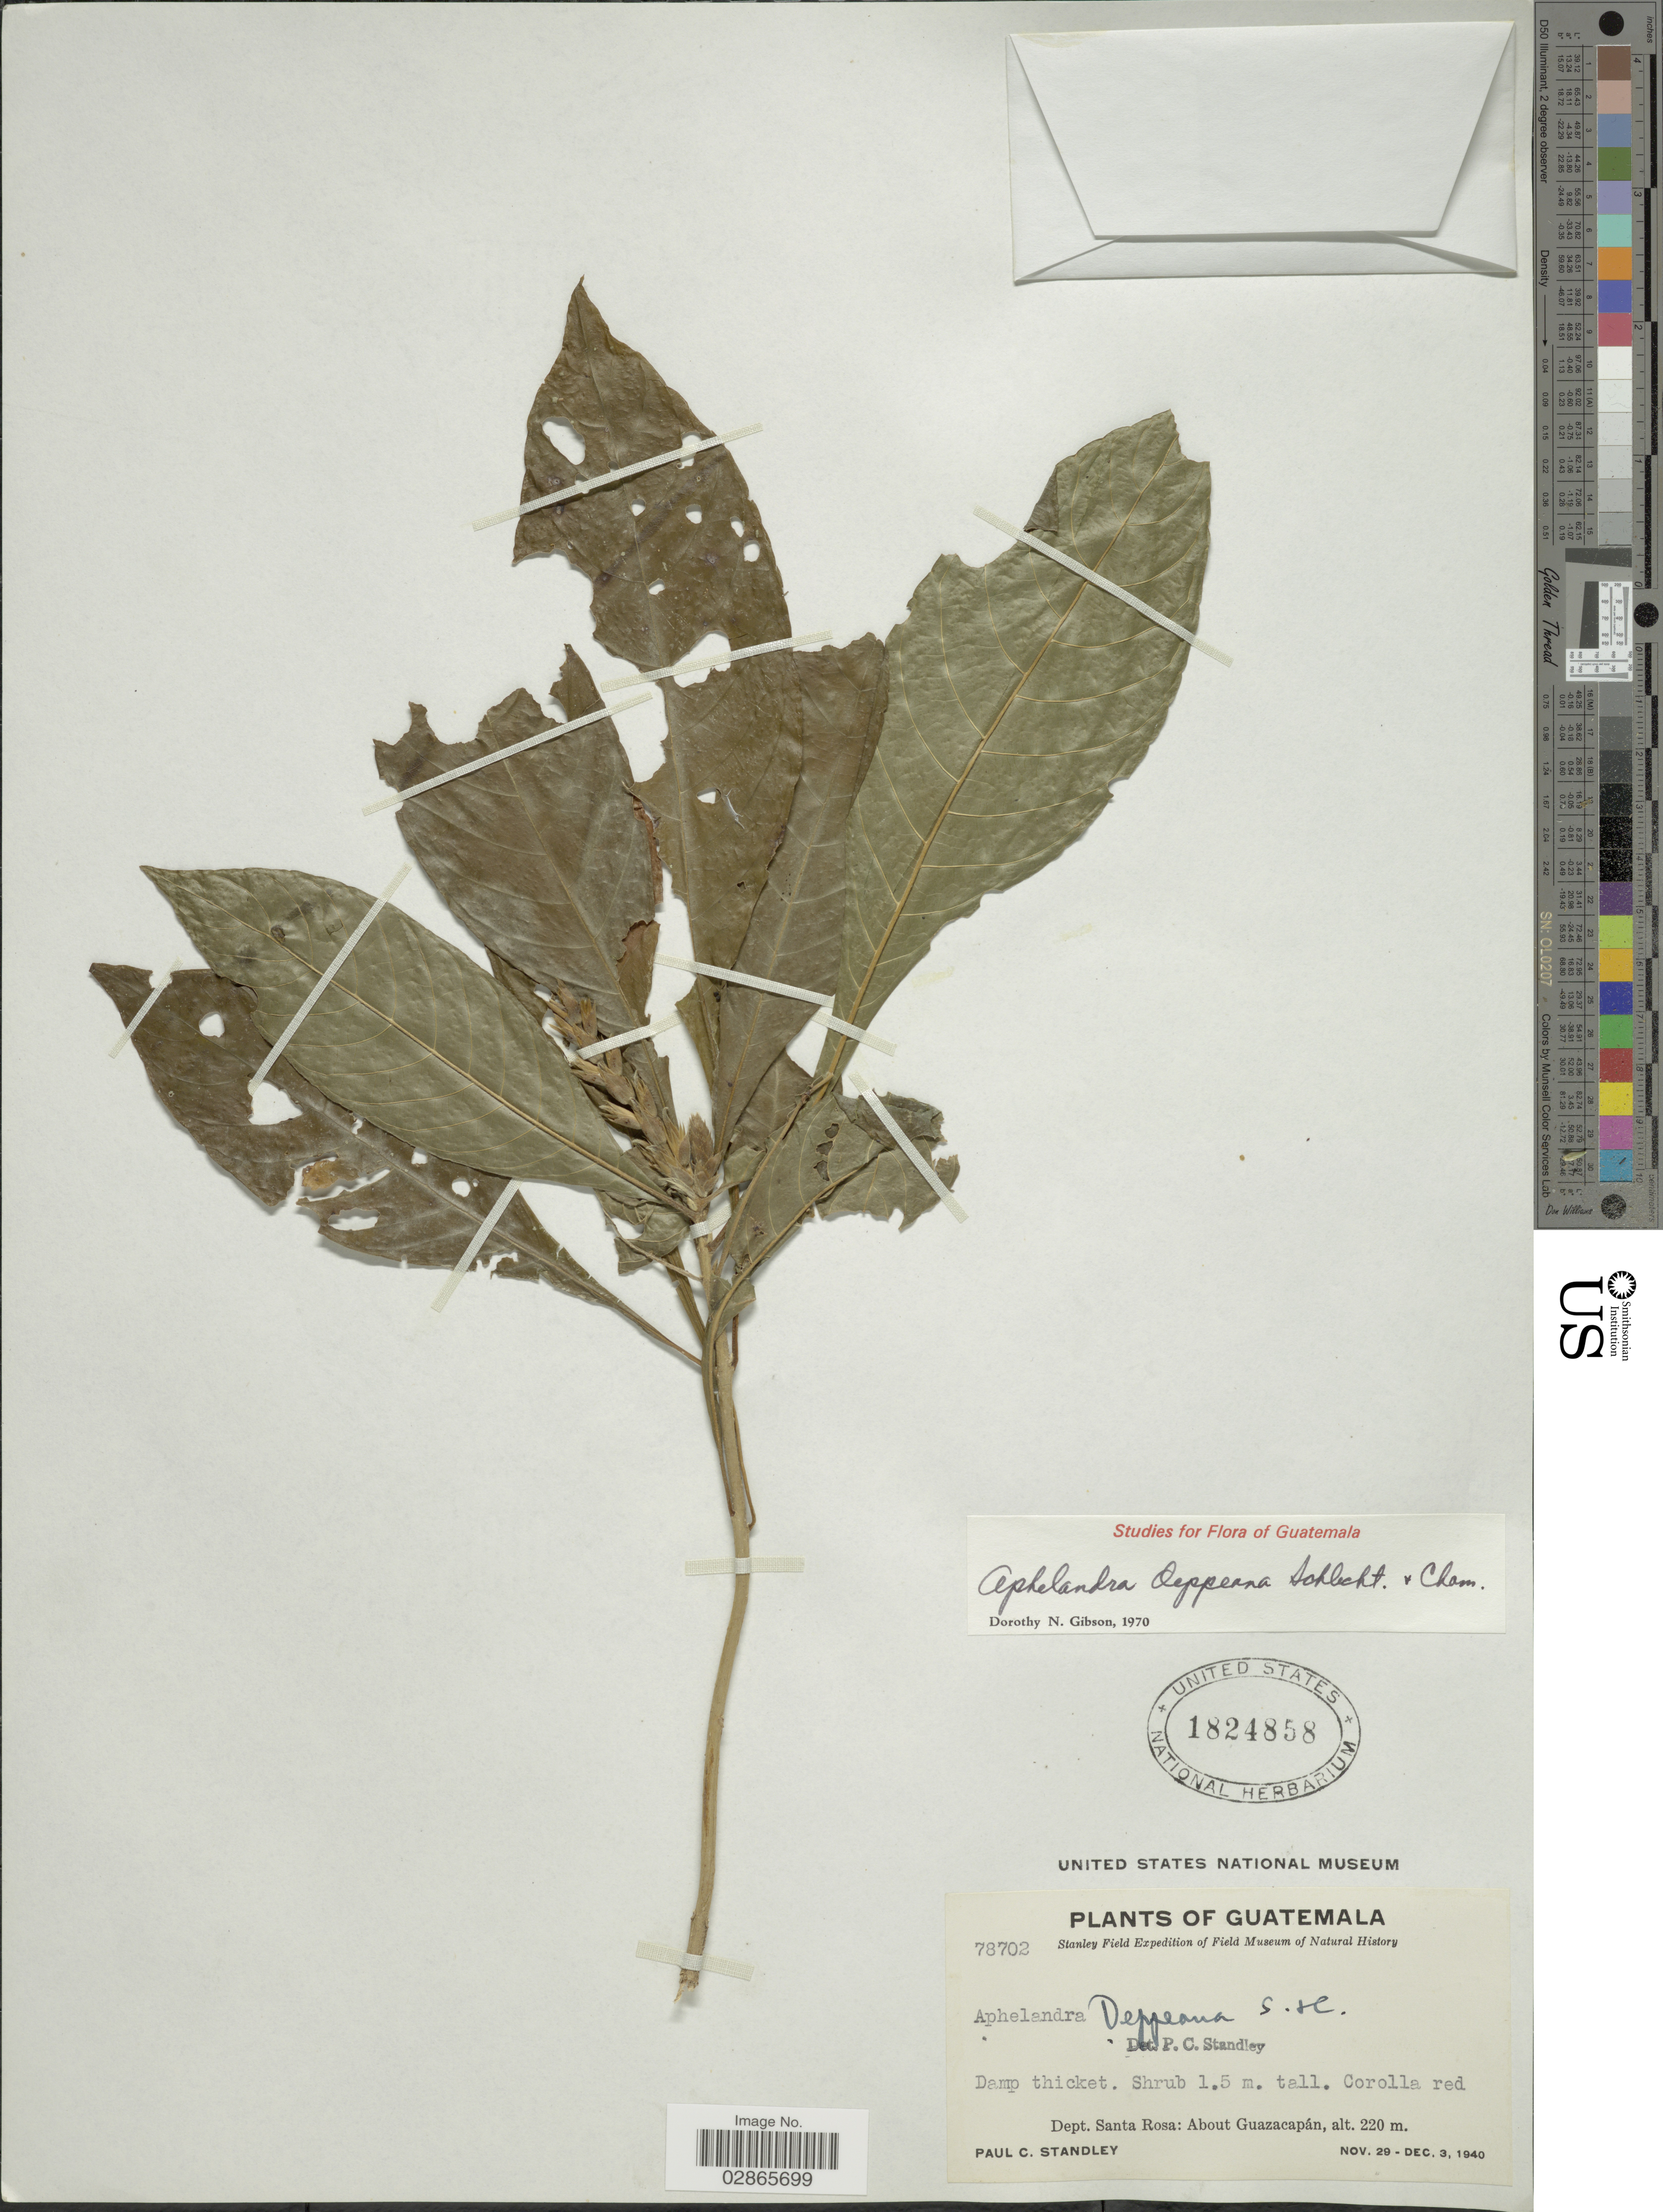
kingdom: Plantae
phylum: Tracheophyta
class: Magnoliopsida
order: Lamiales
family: Acanthaceae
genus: Aphelandra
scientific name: Aphelandra deppeana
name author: Schltdl. & Cham.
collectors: P. C. Standley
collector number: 78702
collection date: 1940-11-29/1940-12-03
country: Guatemala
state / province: Santa Rosa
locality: Dept. Santa Rosa: About Guazacapán.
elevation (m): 220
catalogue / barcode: US 1824858